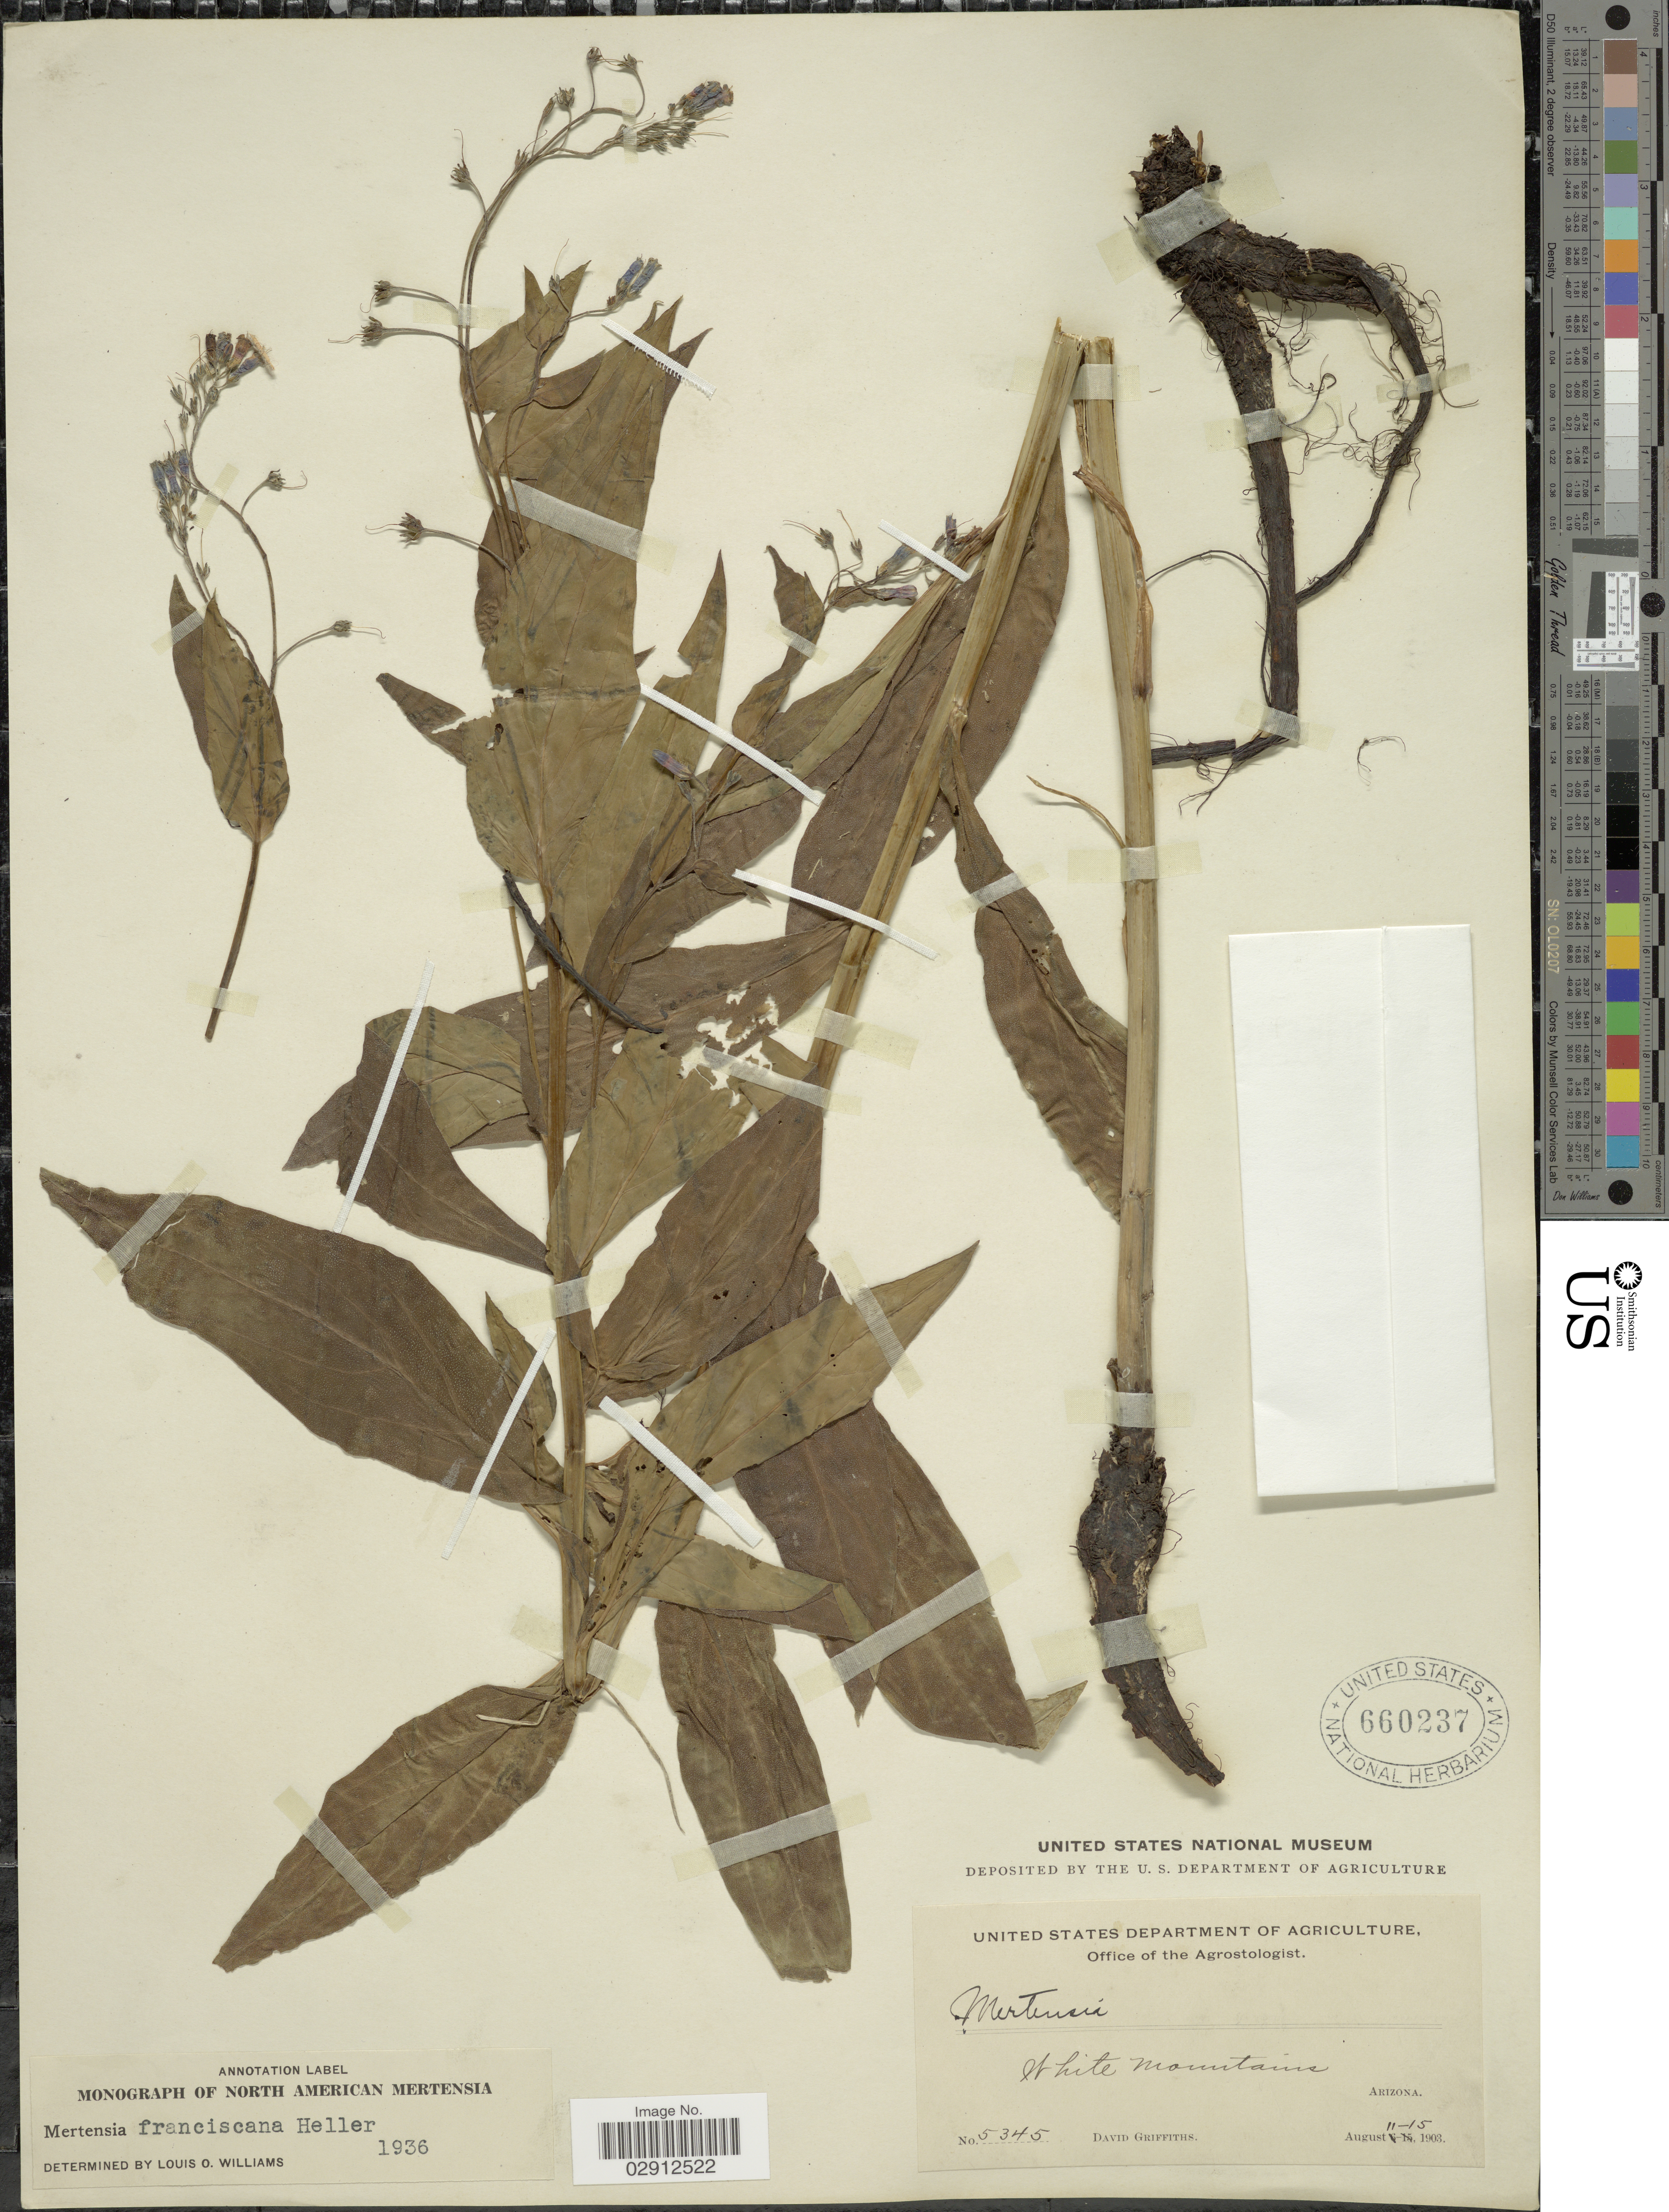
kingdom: Plantae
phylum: Tracheophyta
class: Magnoliopsida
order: Boraginales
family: Boraginaceae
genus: Mertensia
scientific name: Mertensia franciscana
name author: A. Heller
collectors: D. Griffiths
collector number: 5345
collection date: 1903-08-11/1903-08-15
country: United States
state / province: Arizona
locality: White Mountains.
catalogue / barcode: US 660237